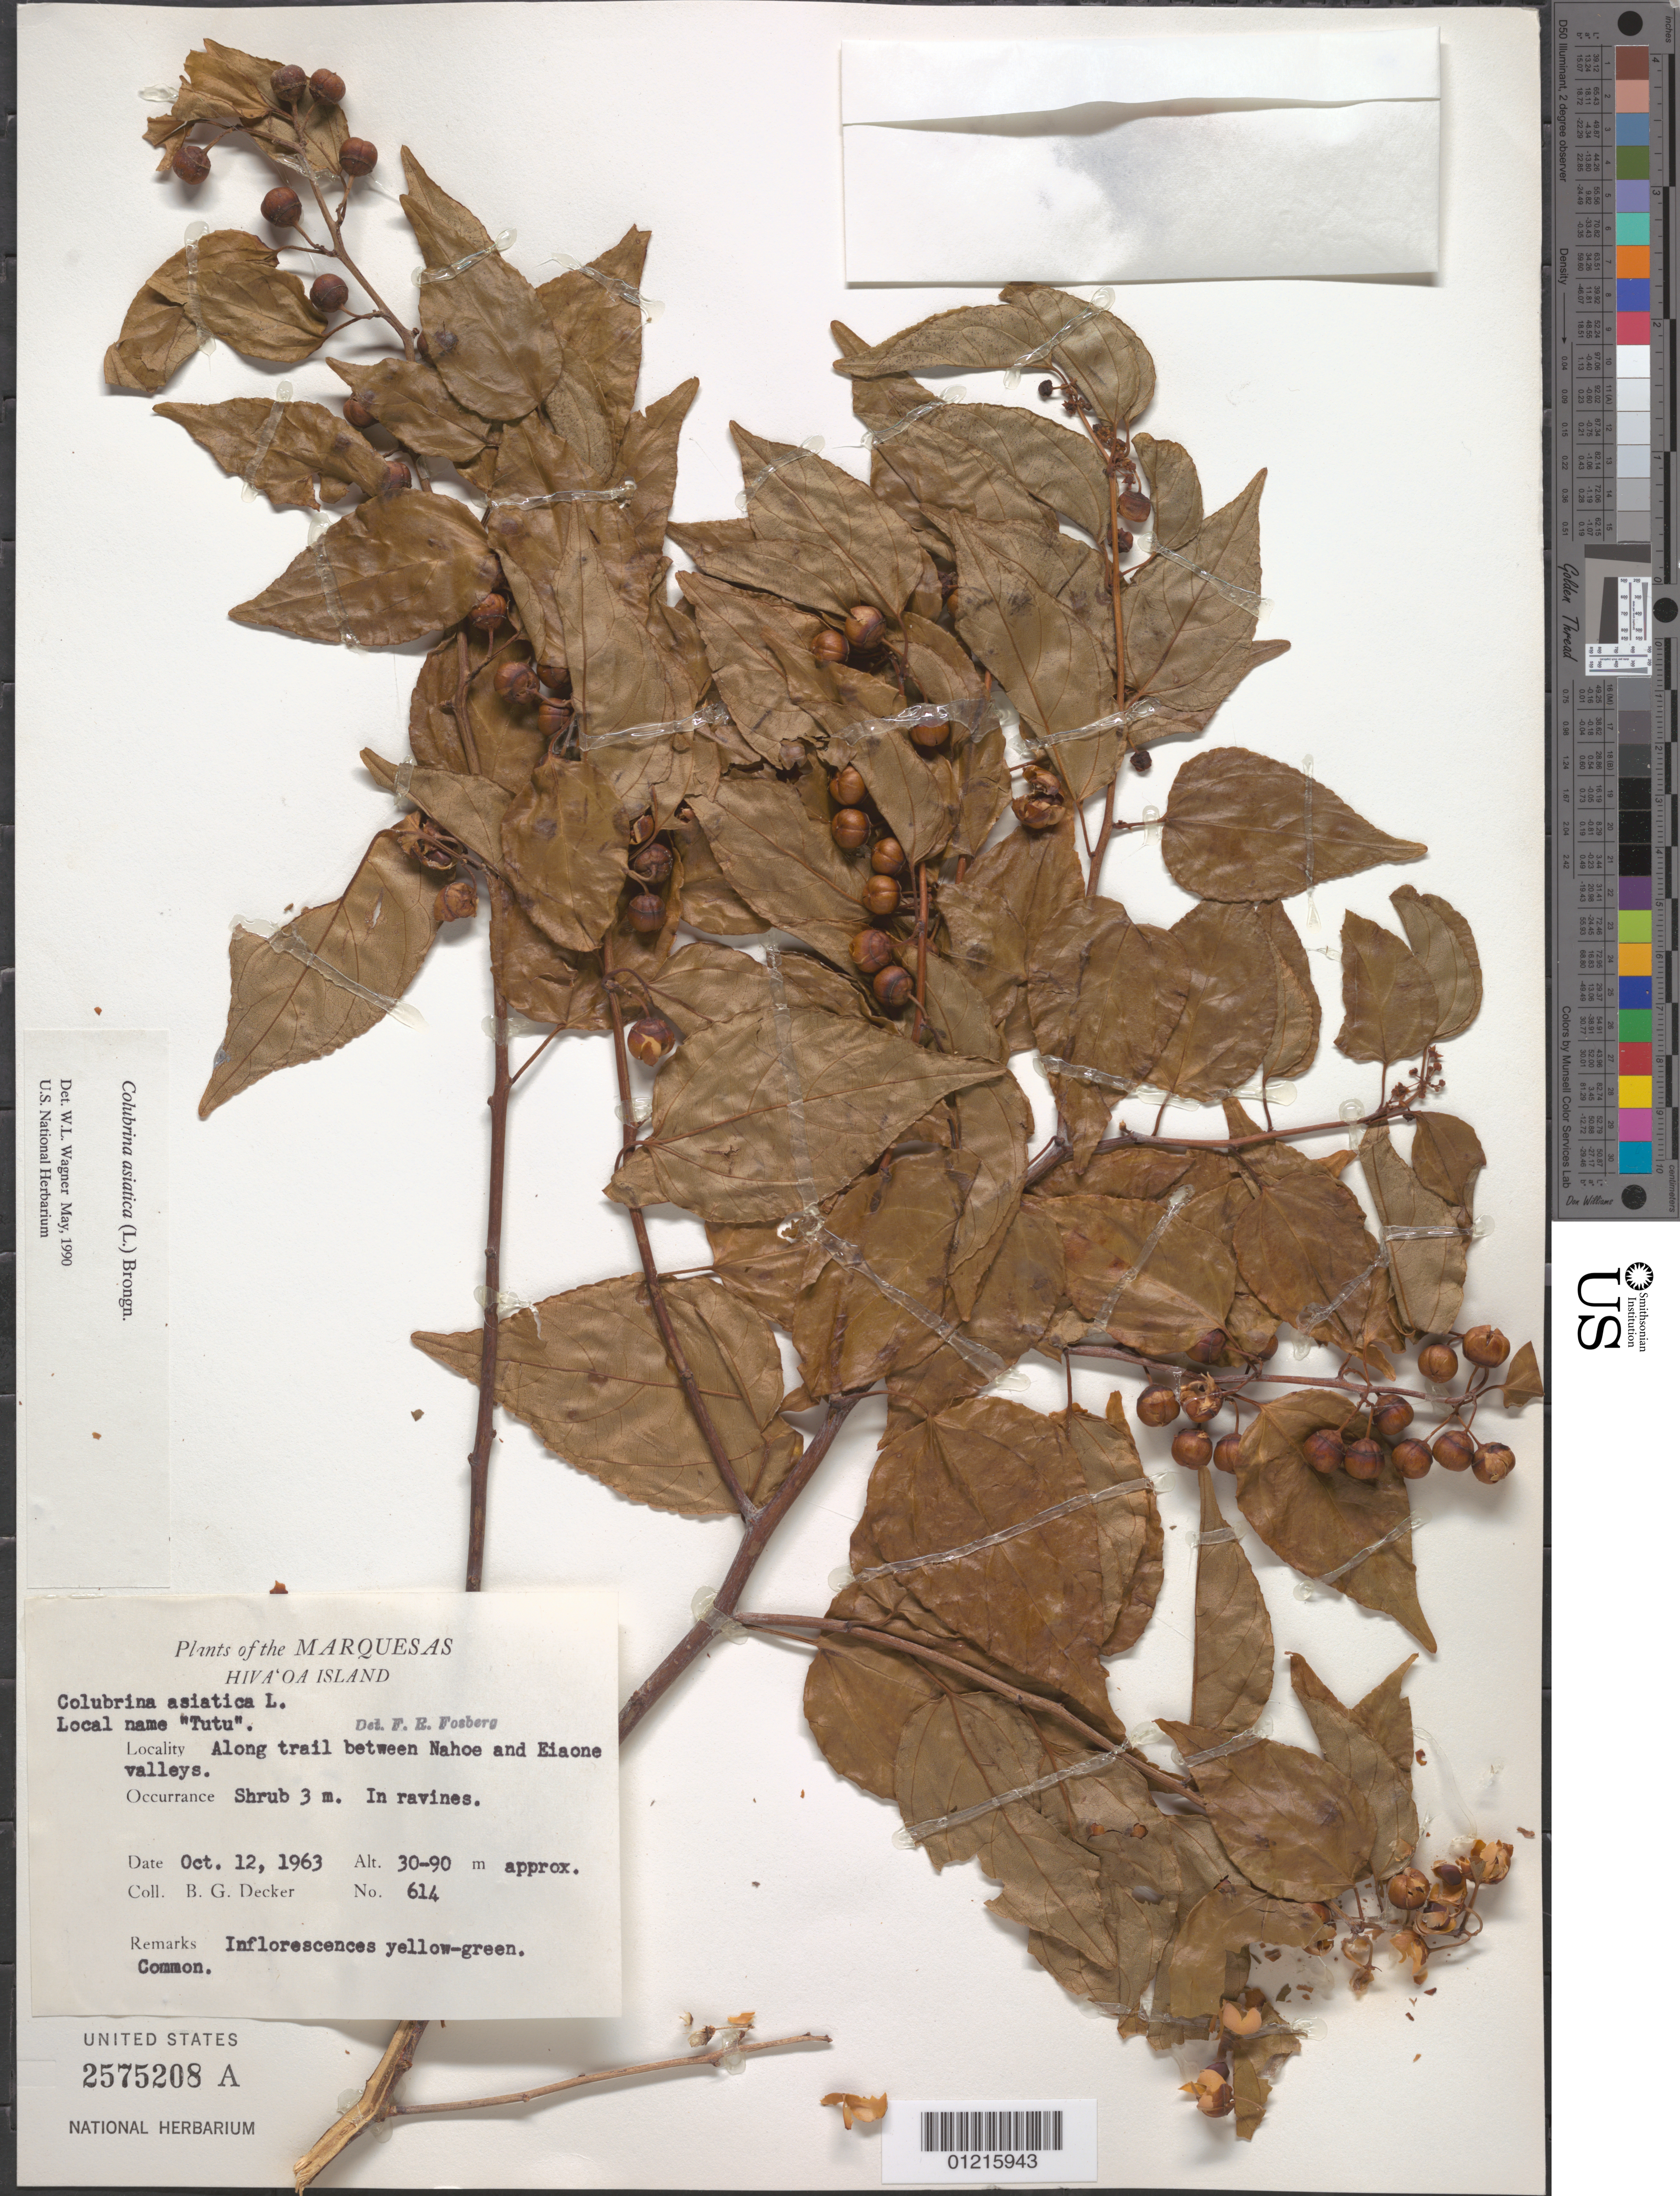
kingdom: Plantae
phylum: Tracheophyta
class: Magnoliopsida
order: Rosales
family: Rhamnaceae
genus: Colubrina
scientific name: Colubrina asiatica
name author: (L.) Brongn.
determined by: Wagner, W. L., (BOT), Smithsonian Institution - National Museum of Natural History (UNITED STATES)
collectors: B. G. Decker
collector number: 614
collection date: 1963-10-12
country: French Polynesia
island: Hiva Oa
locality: along trail between Nahoe and Eiaone valleys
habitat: In ravines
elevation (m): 30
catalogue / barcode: US 2575208A